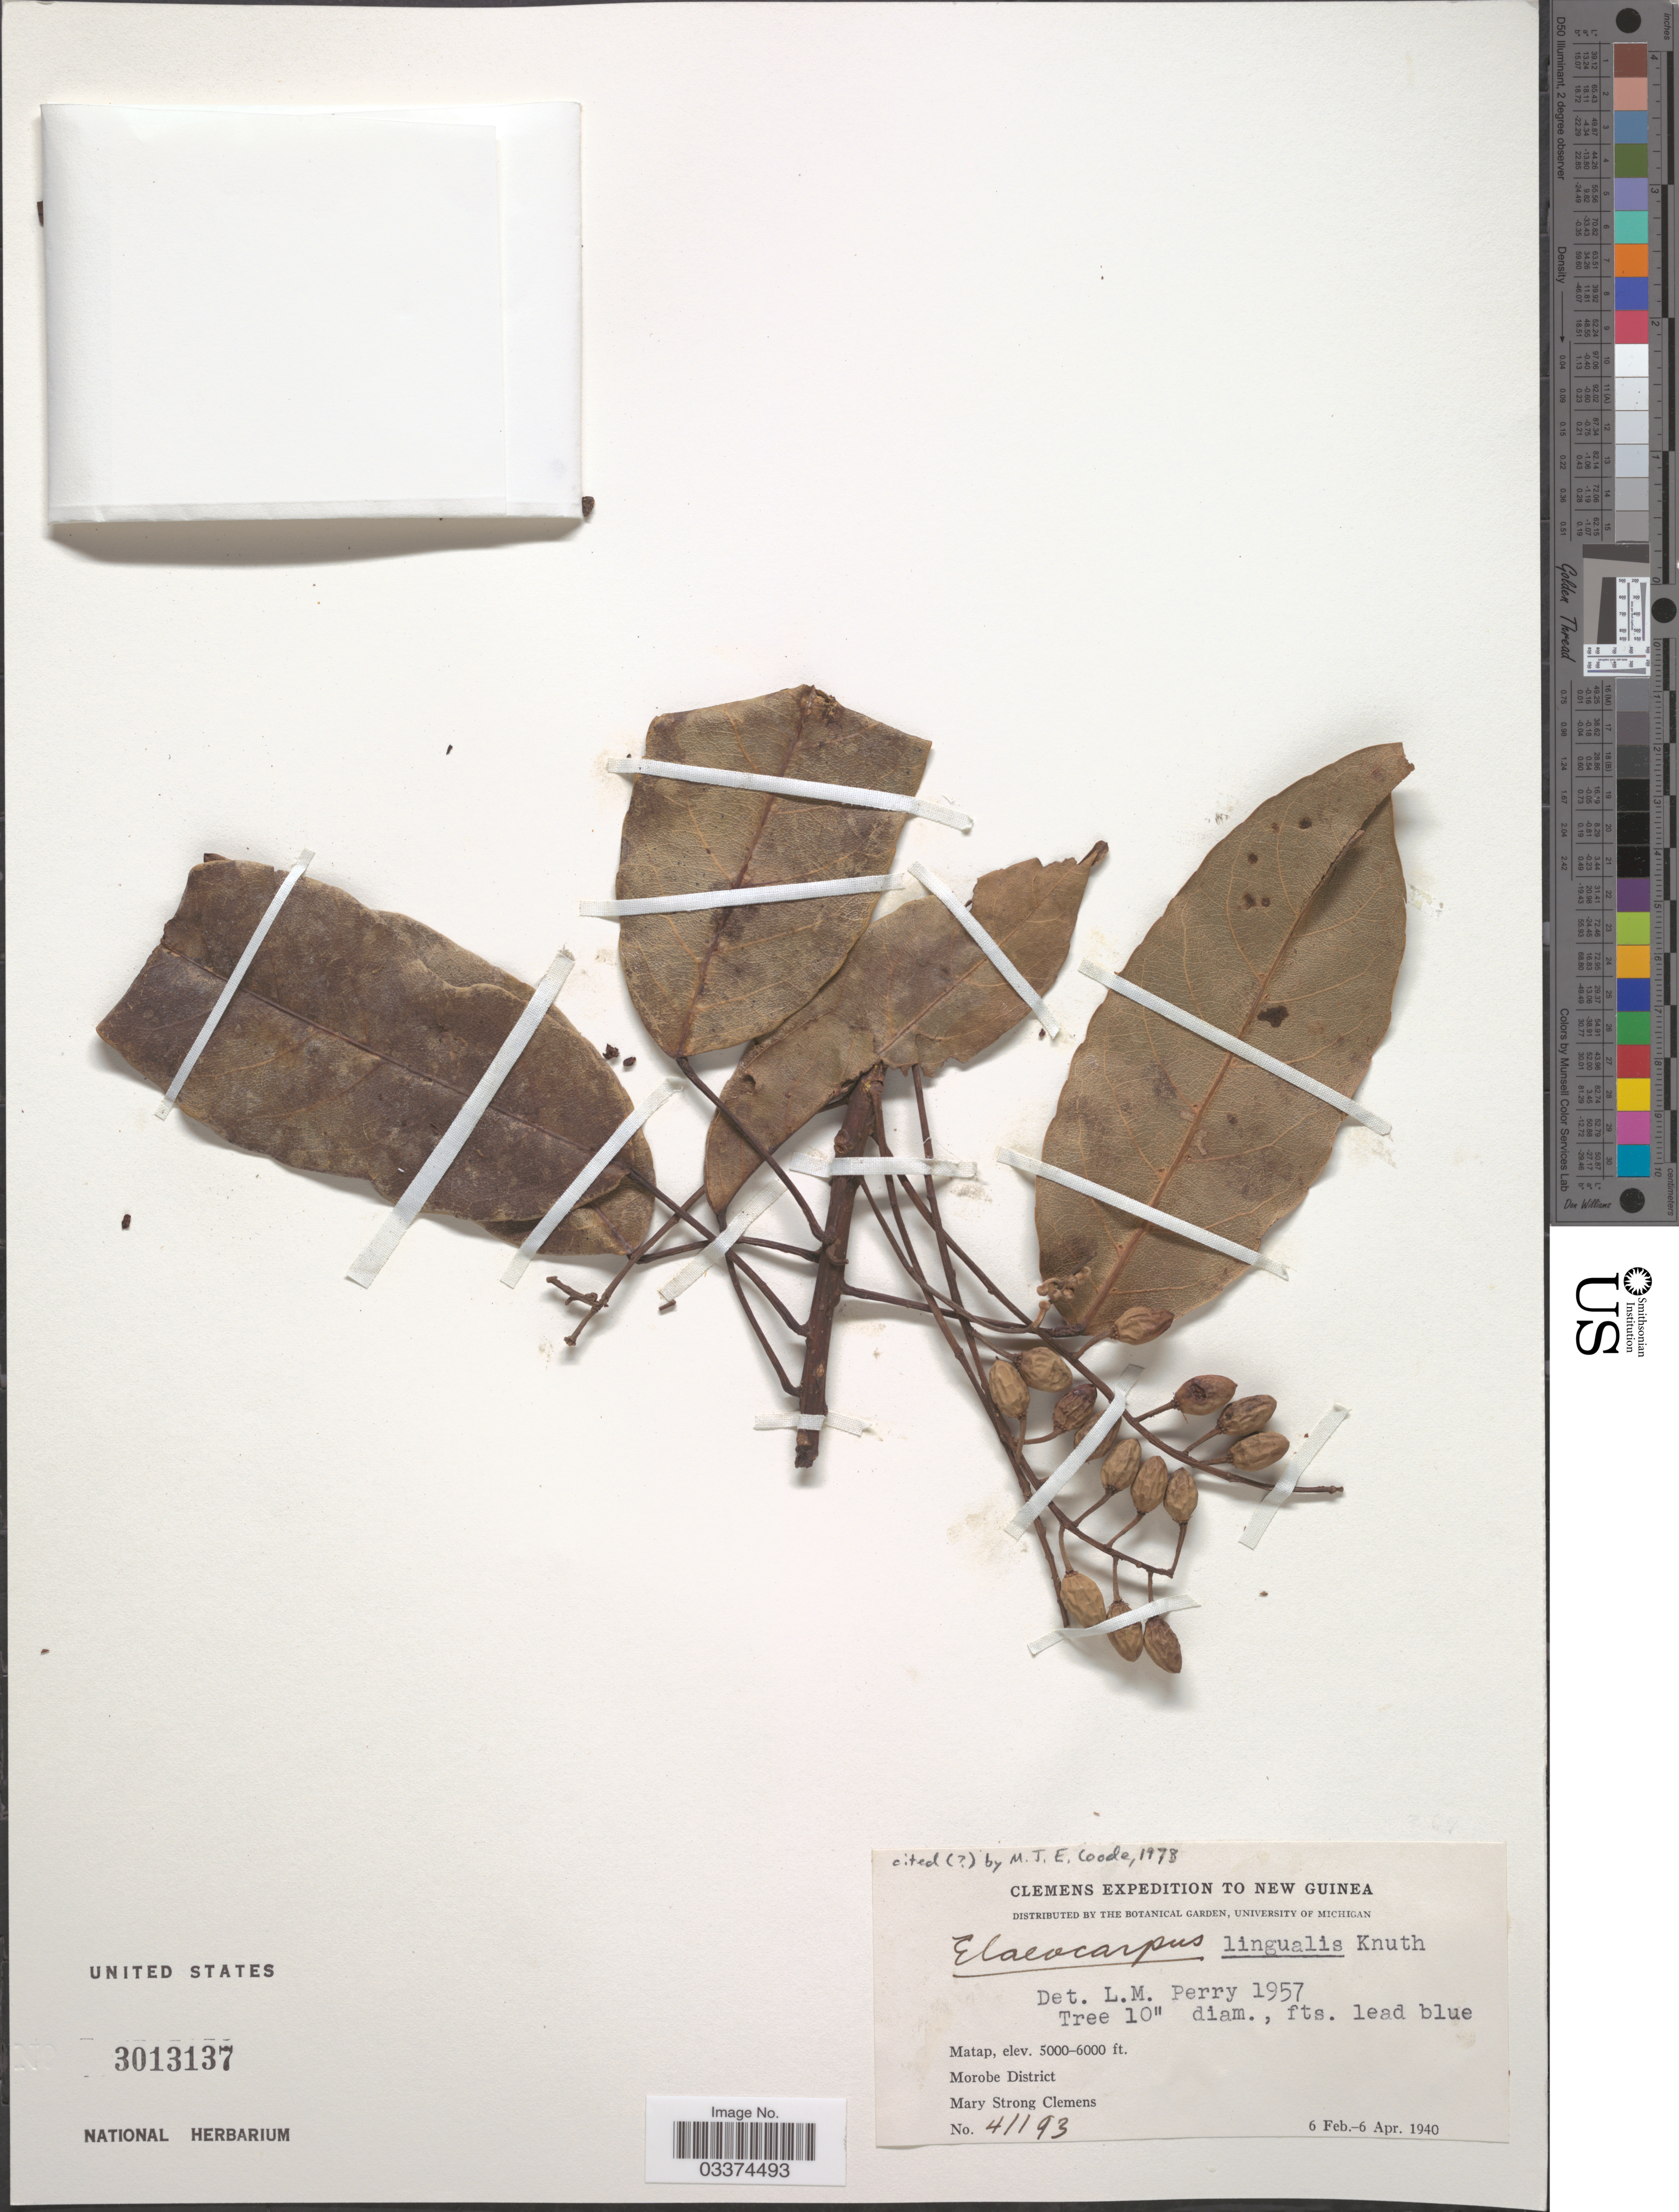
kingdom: Plantae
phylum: Tracheophyta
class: Magnoliopsida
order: Oxalidales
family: Elaeocarpaceae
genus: Elaeocarpus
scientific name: Elaeocarpus lingualis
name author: R. Knuth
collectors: M. S. Clemens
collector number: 41193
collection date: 1940-02-06/1940-04-06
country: Papua New Guinea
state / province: Morobe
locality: New Guinea, Matap, Morobe District.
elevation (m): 1524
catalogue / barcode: US 3013137